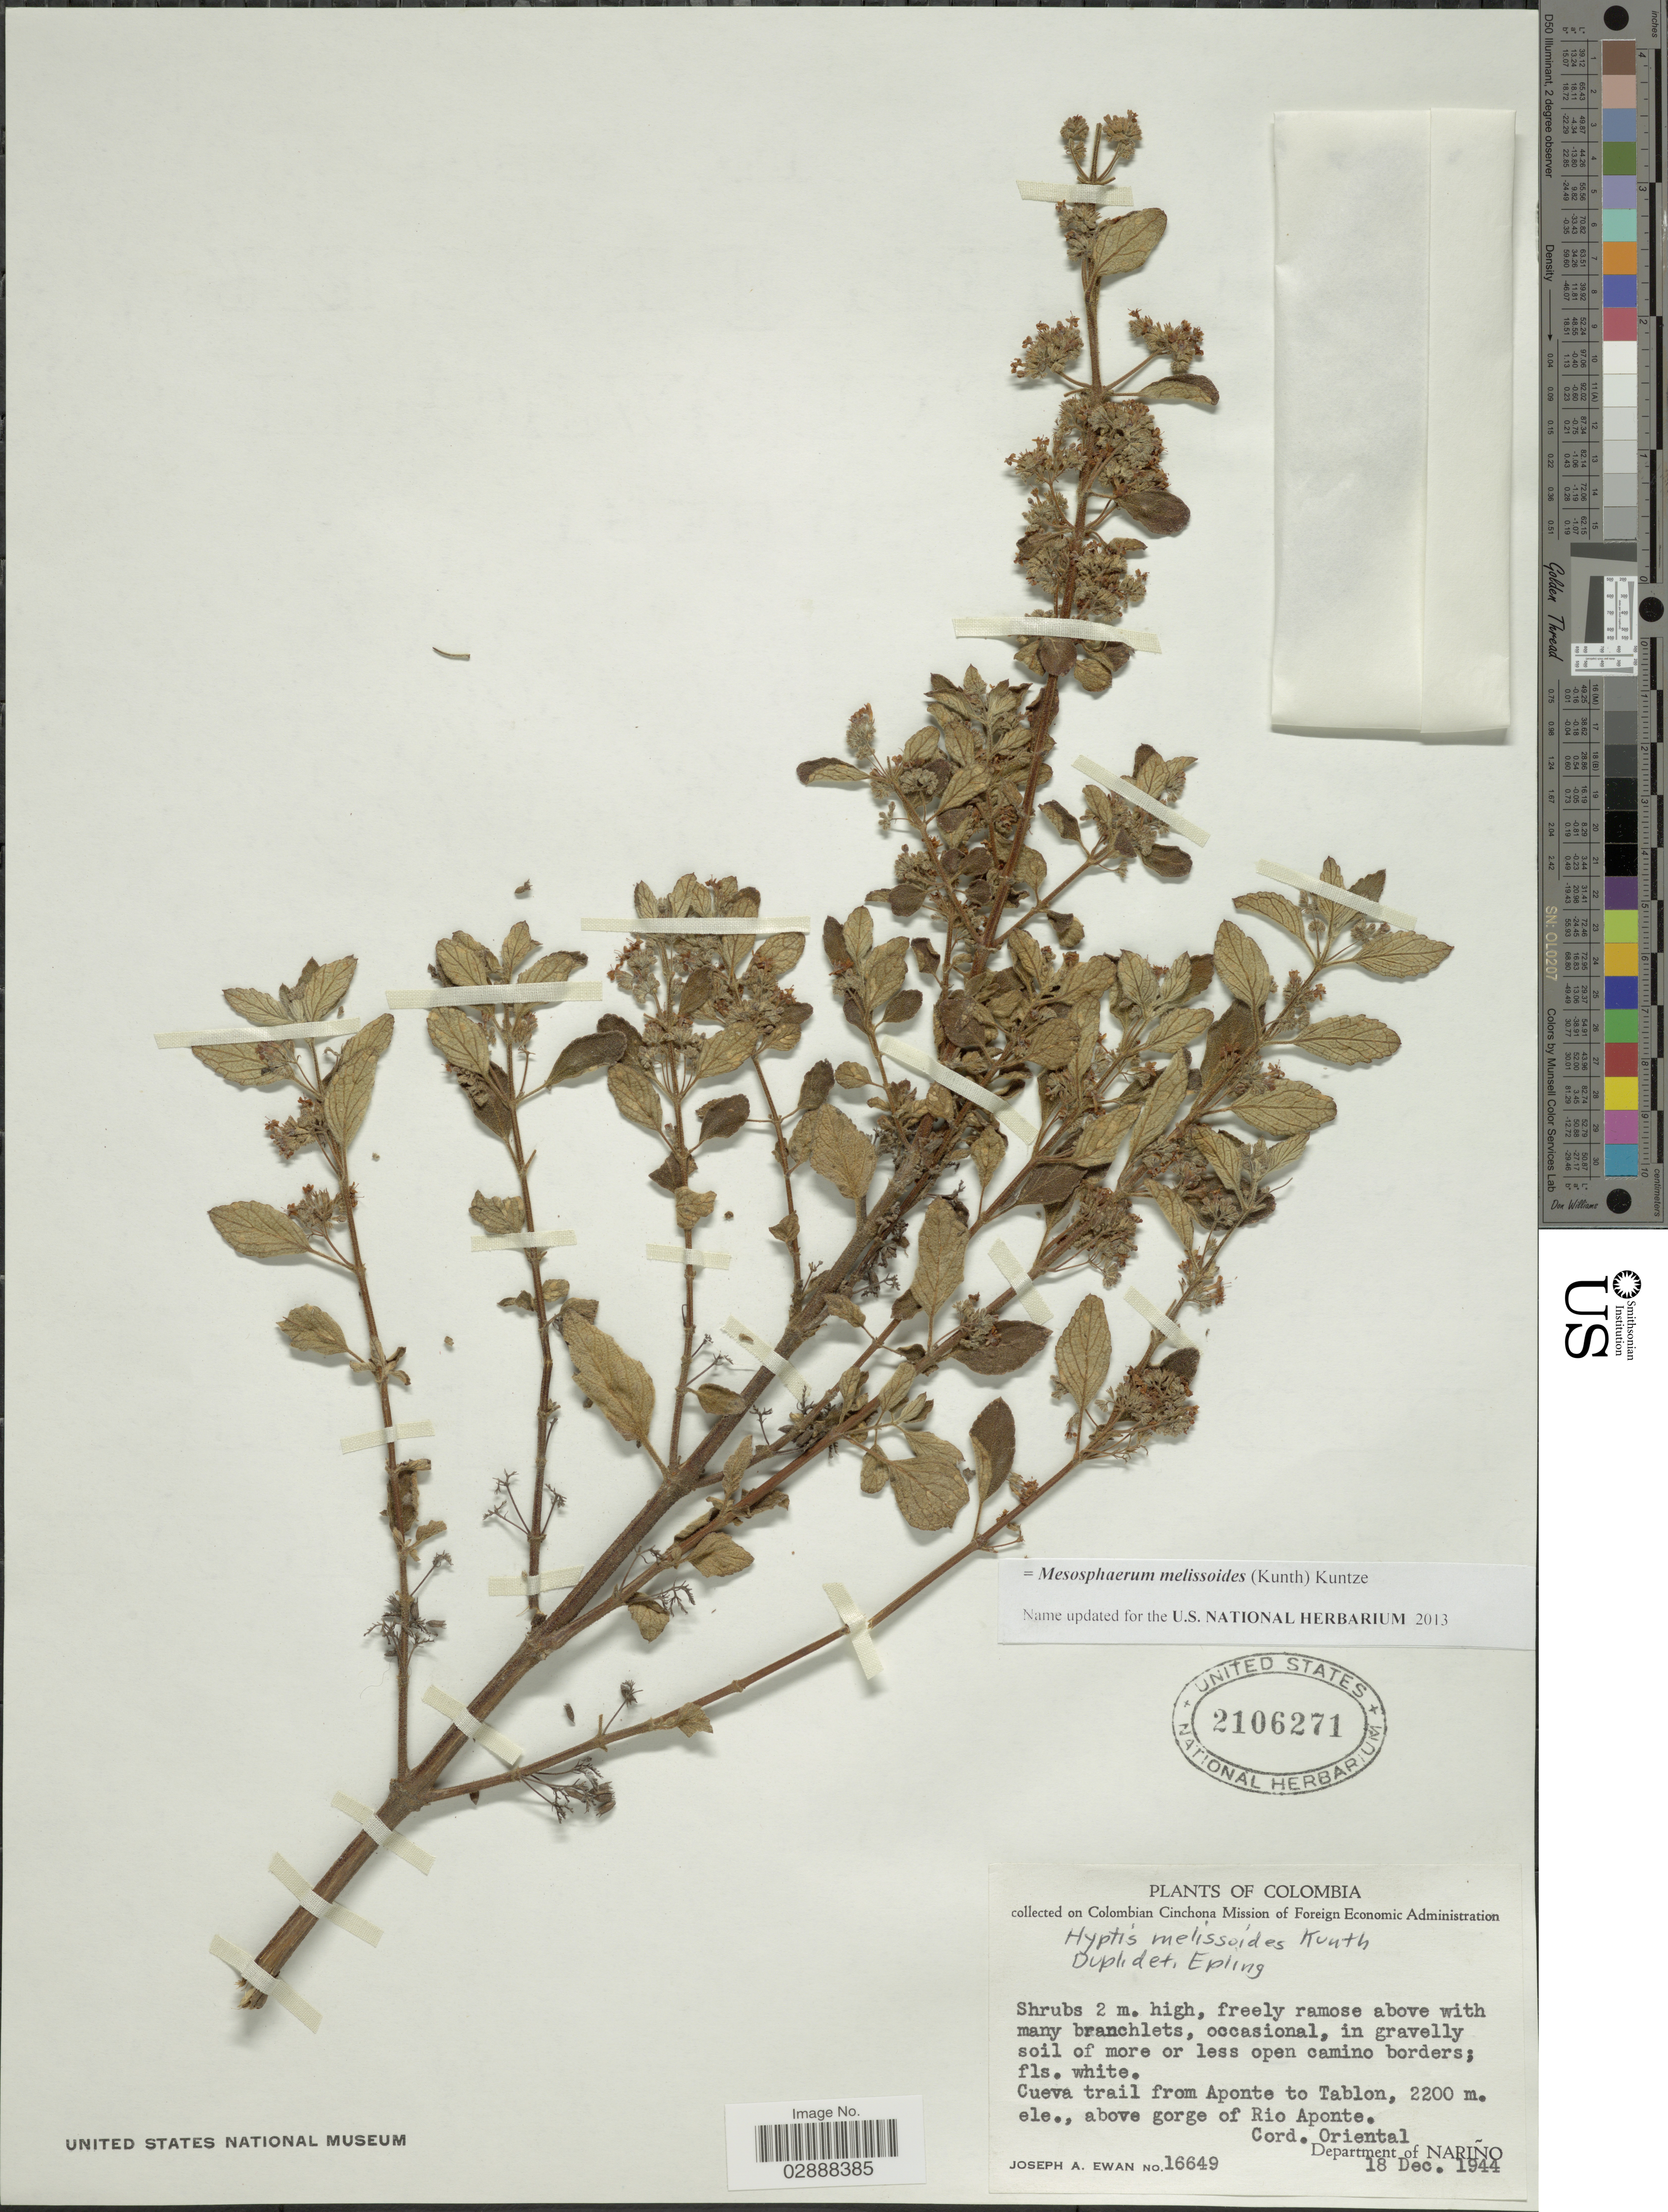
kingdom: Plantae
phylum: Tracheophyta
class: Magnoliopsida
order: Lamiales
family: Lamiaceae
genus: Mesosphaerum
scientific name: Mesosphaerum melissoides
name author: (Kunth) Kunth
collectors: J. A. Ewan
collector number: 16649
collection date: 1944-12-18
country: Colombia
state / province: Nariño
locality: Cueva trail from Aponte to Tablon, above gorge of Rio Aponte. Cord. Oriental. Department of Nariño.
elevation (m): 2200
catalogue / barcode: US 2106271